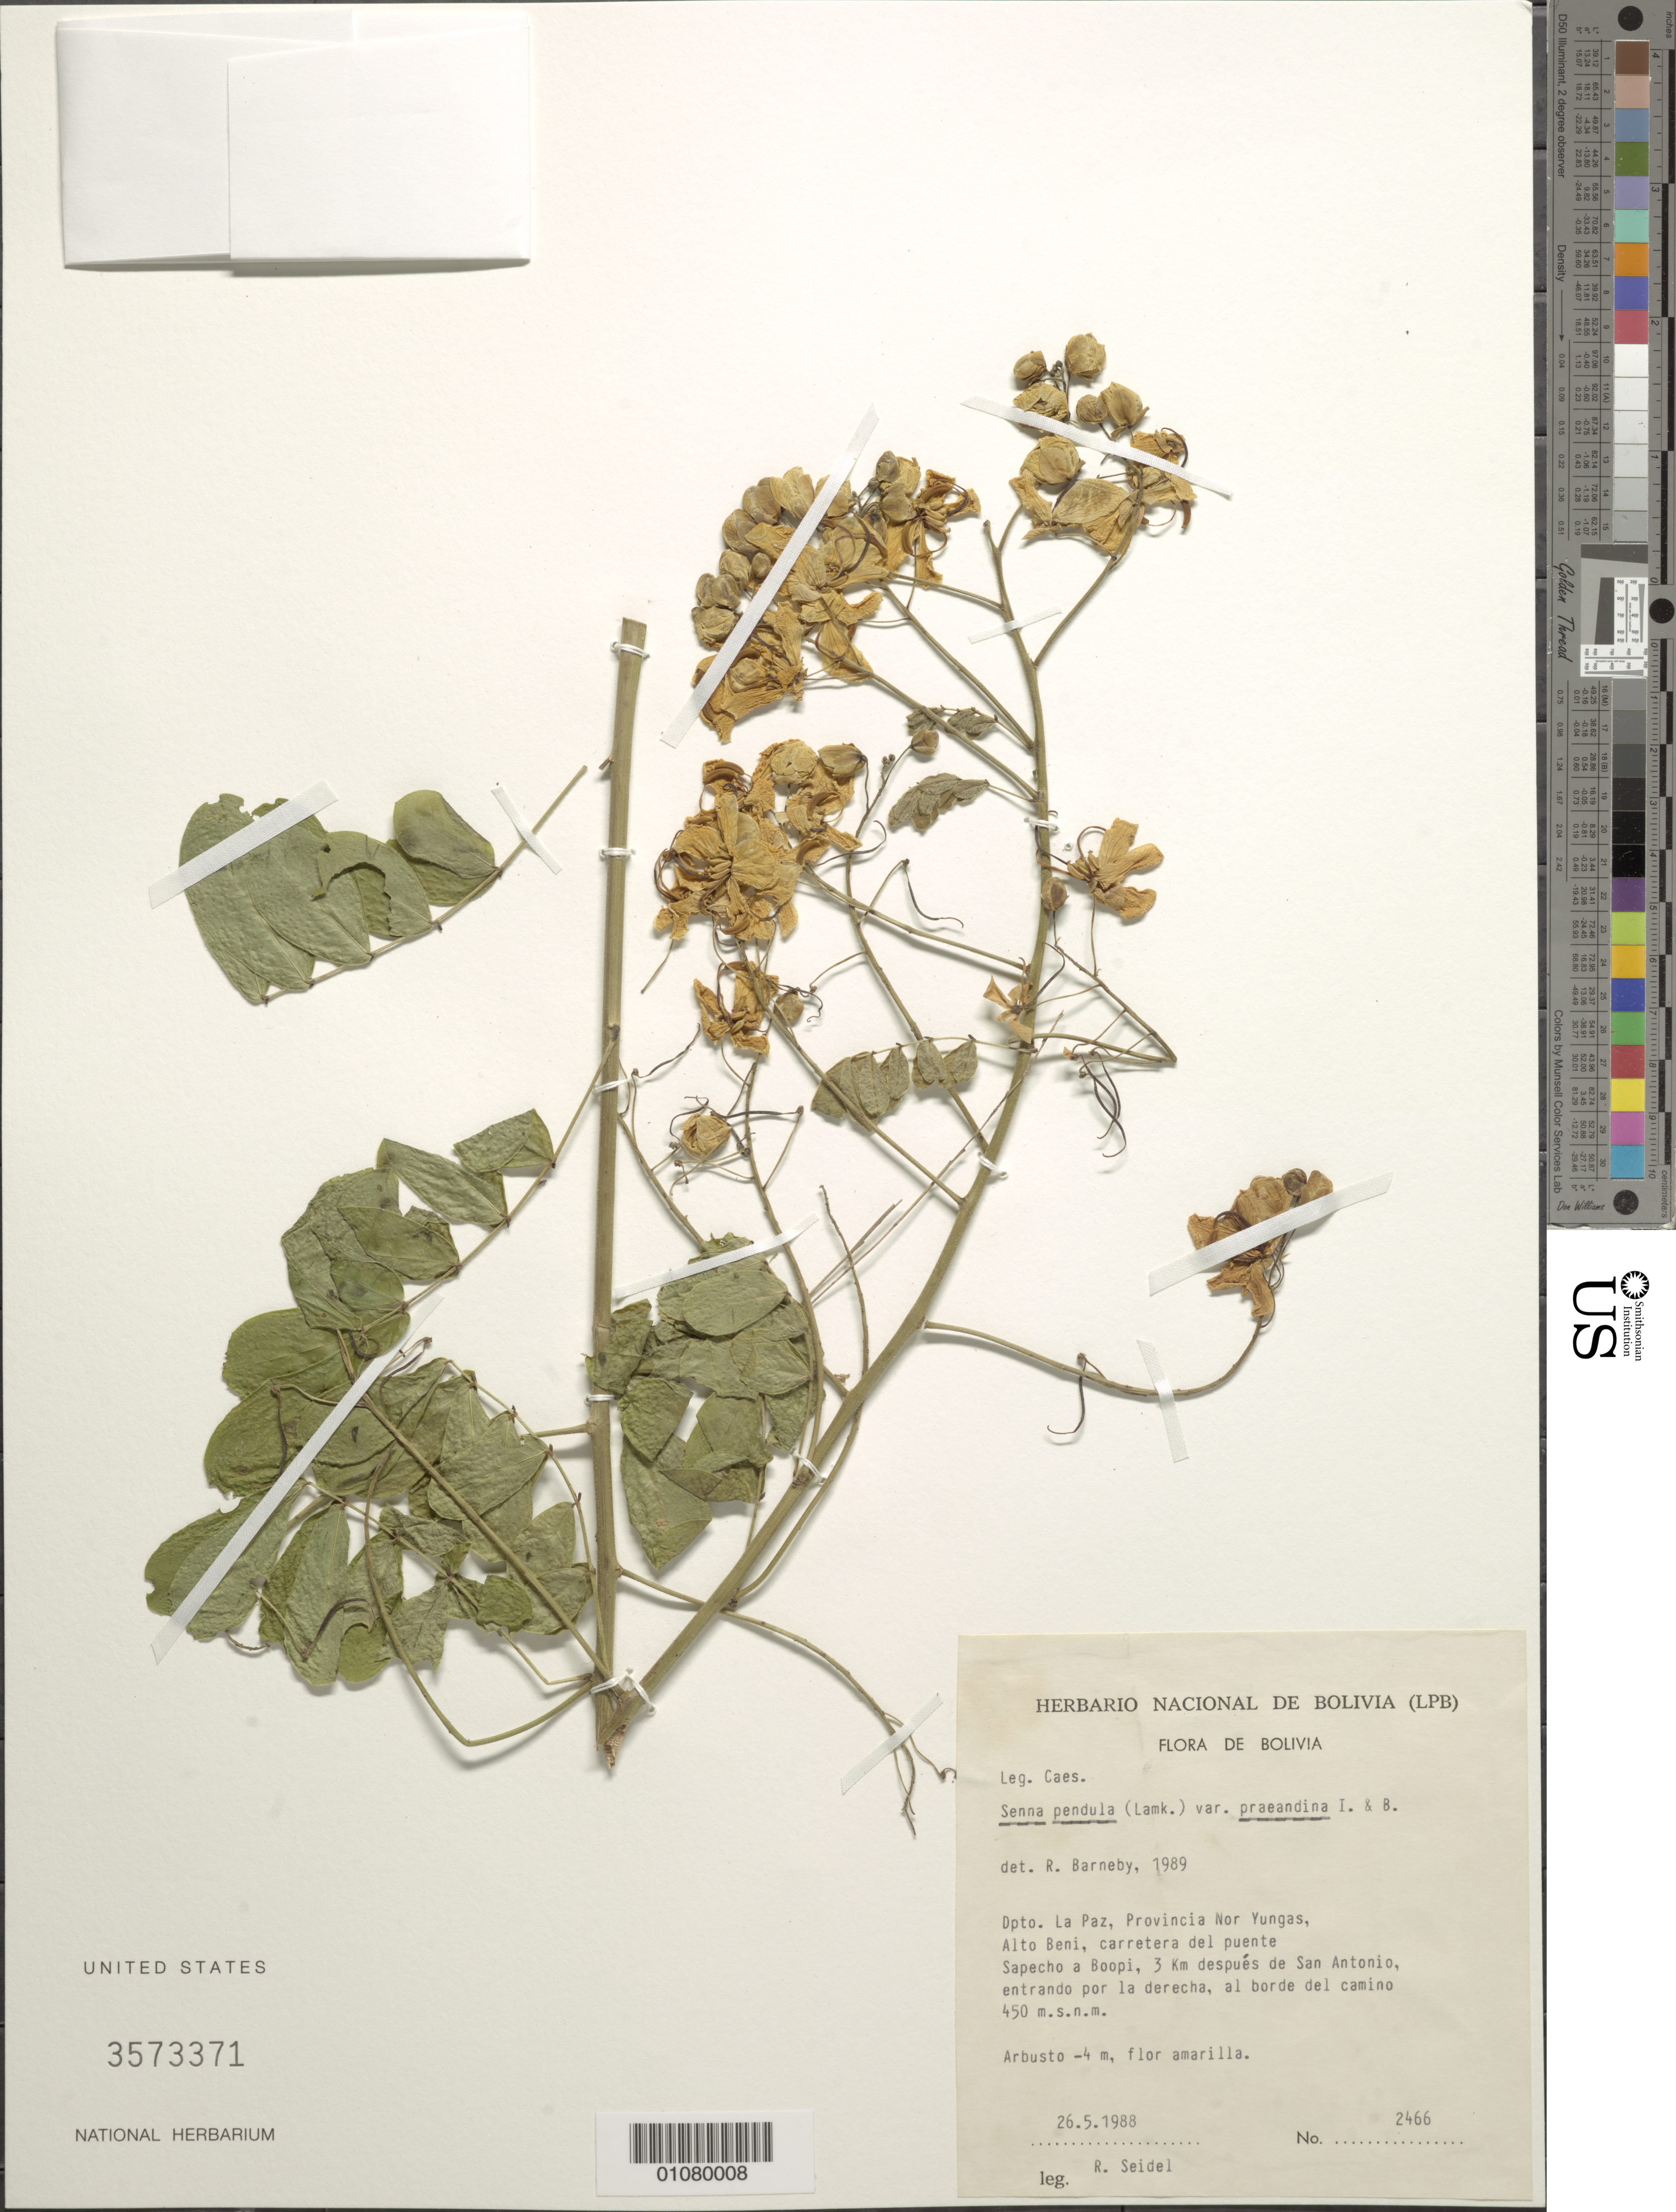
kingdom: Plantae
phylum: Tracheophyta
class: Magnoliopsida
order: Fabales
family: Fabaceae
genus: Senna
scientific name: Senna pendula var. praeandina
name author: H.S. Irwin & Barneby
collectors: R. Seidel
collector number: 2466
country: Bolivia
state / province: La Paz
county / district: Nor Yungas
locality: Alto Beni, Sapecho a Boopi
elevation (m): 450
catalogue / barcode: US 3573371